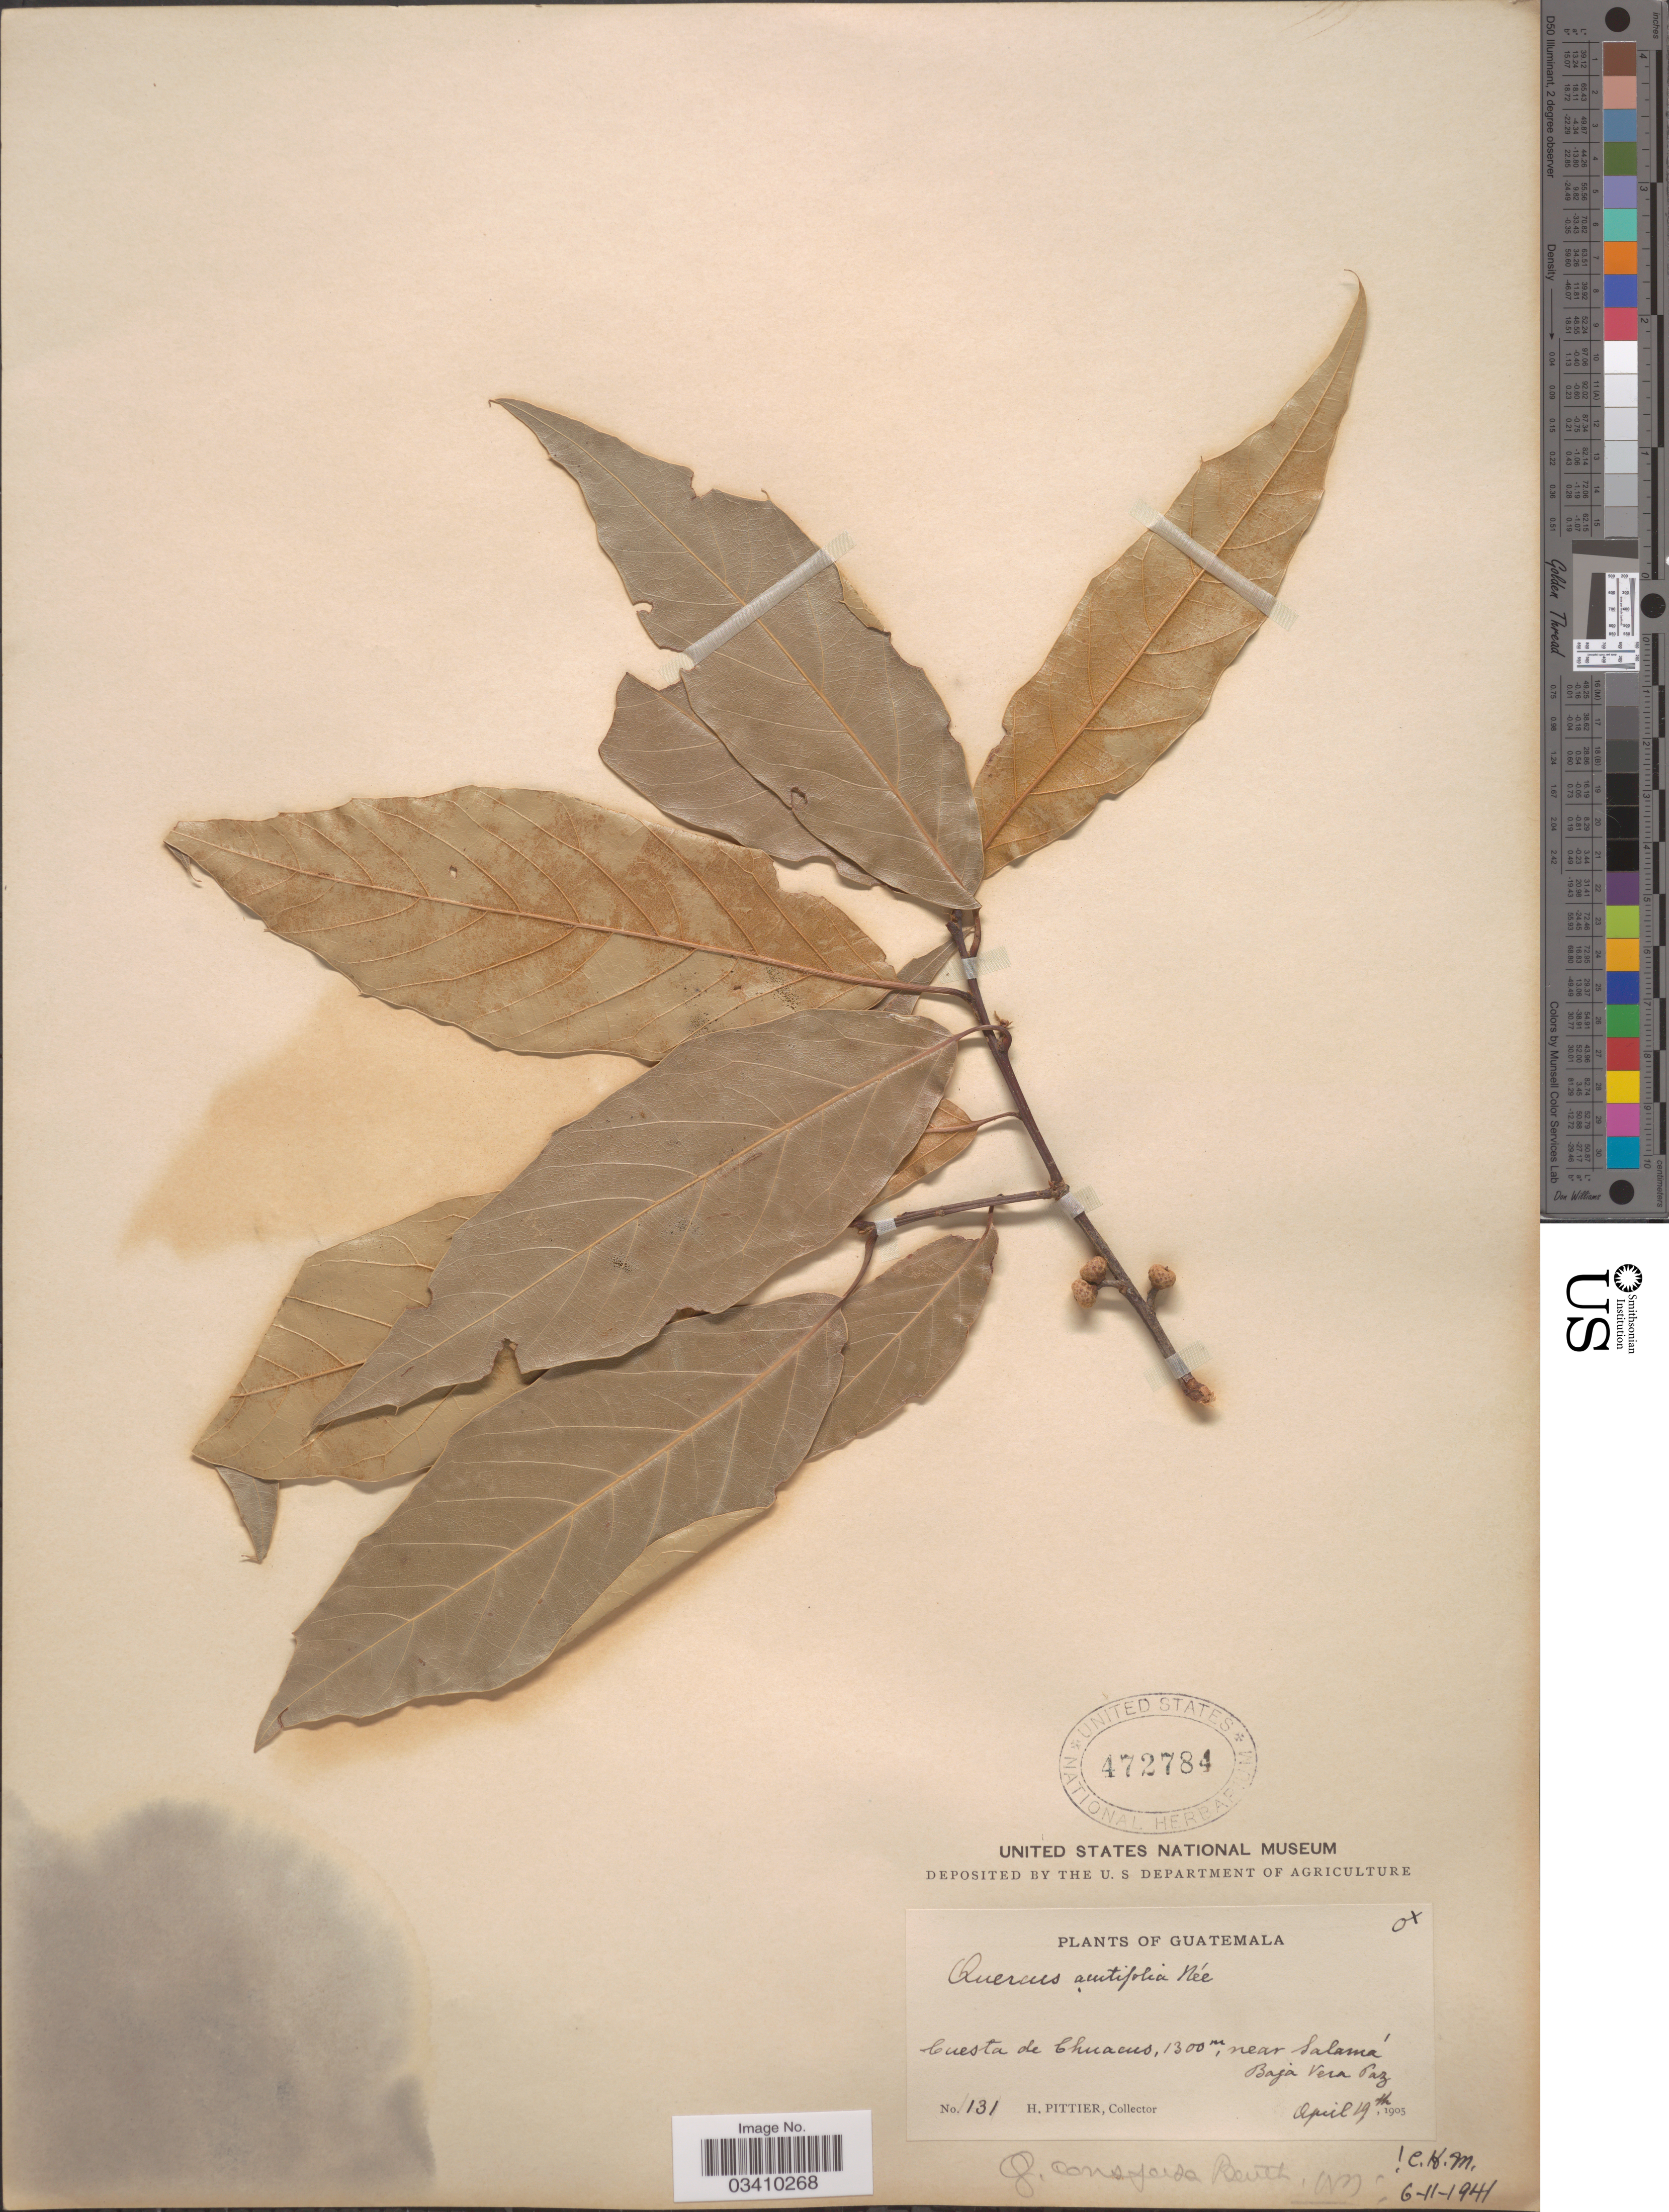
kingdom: Plantae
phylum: Tracheophyta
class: Magnoliopsida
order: Fagales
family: Fagaceae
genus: Quercus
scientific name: Quercus conspersa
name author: Benth.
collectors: H. F. Pittier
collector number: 131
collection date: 1905-04-19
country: Guatemala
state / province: Baja Verapaz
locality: Cuesta de Chuacus, near Salamá.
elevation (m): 1300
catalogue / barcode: US 472784